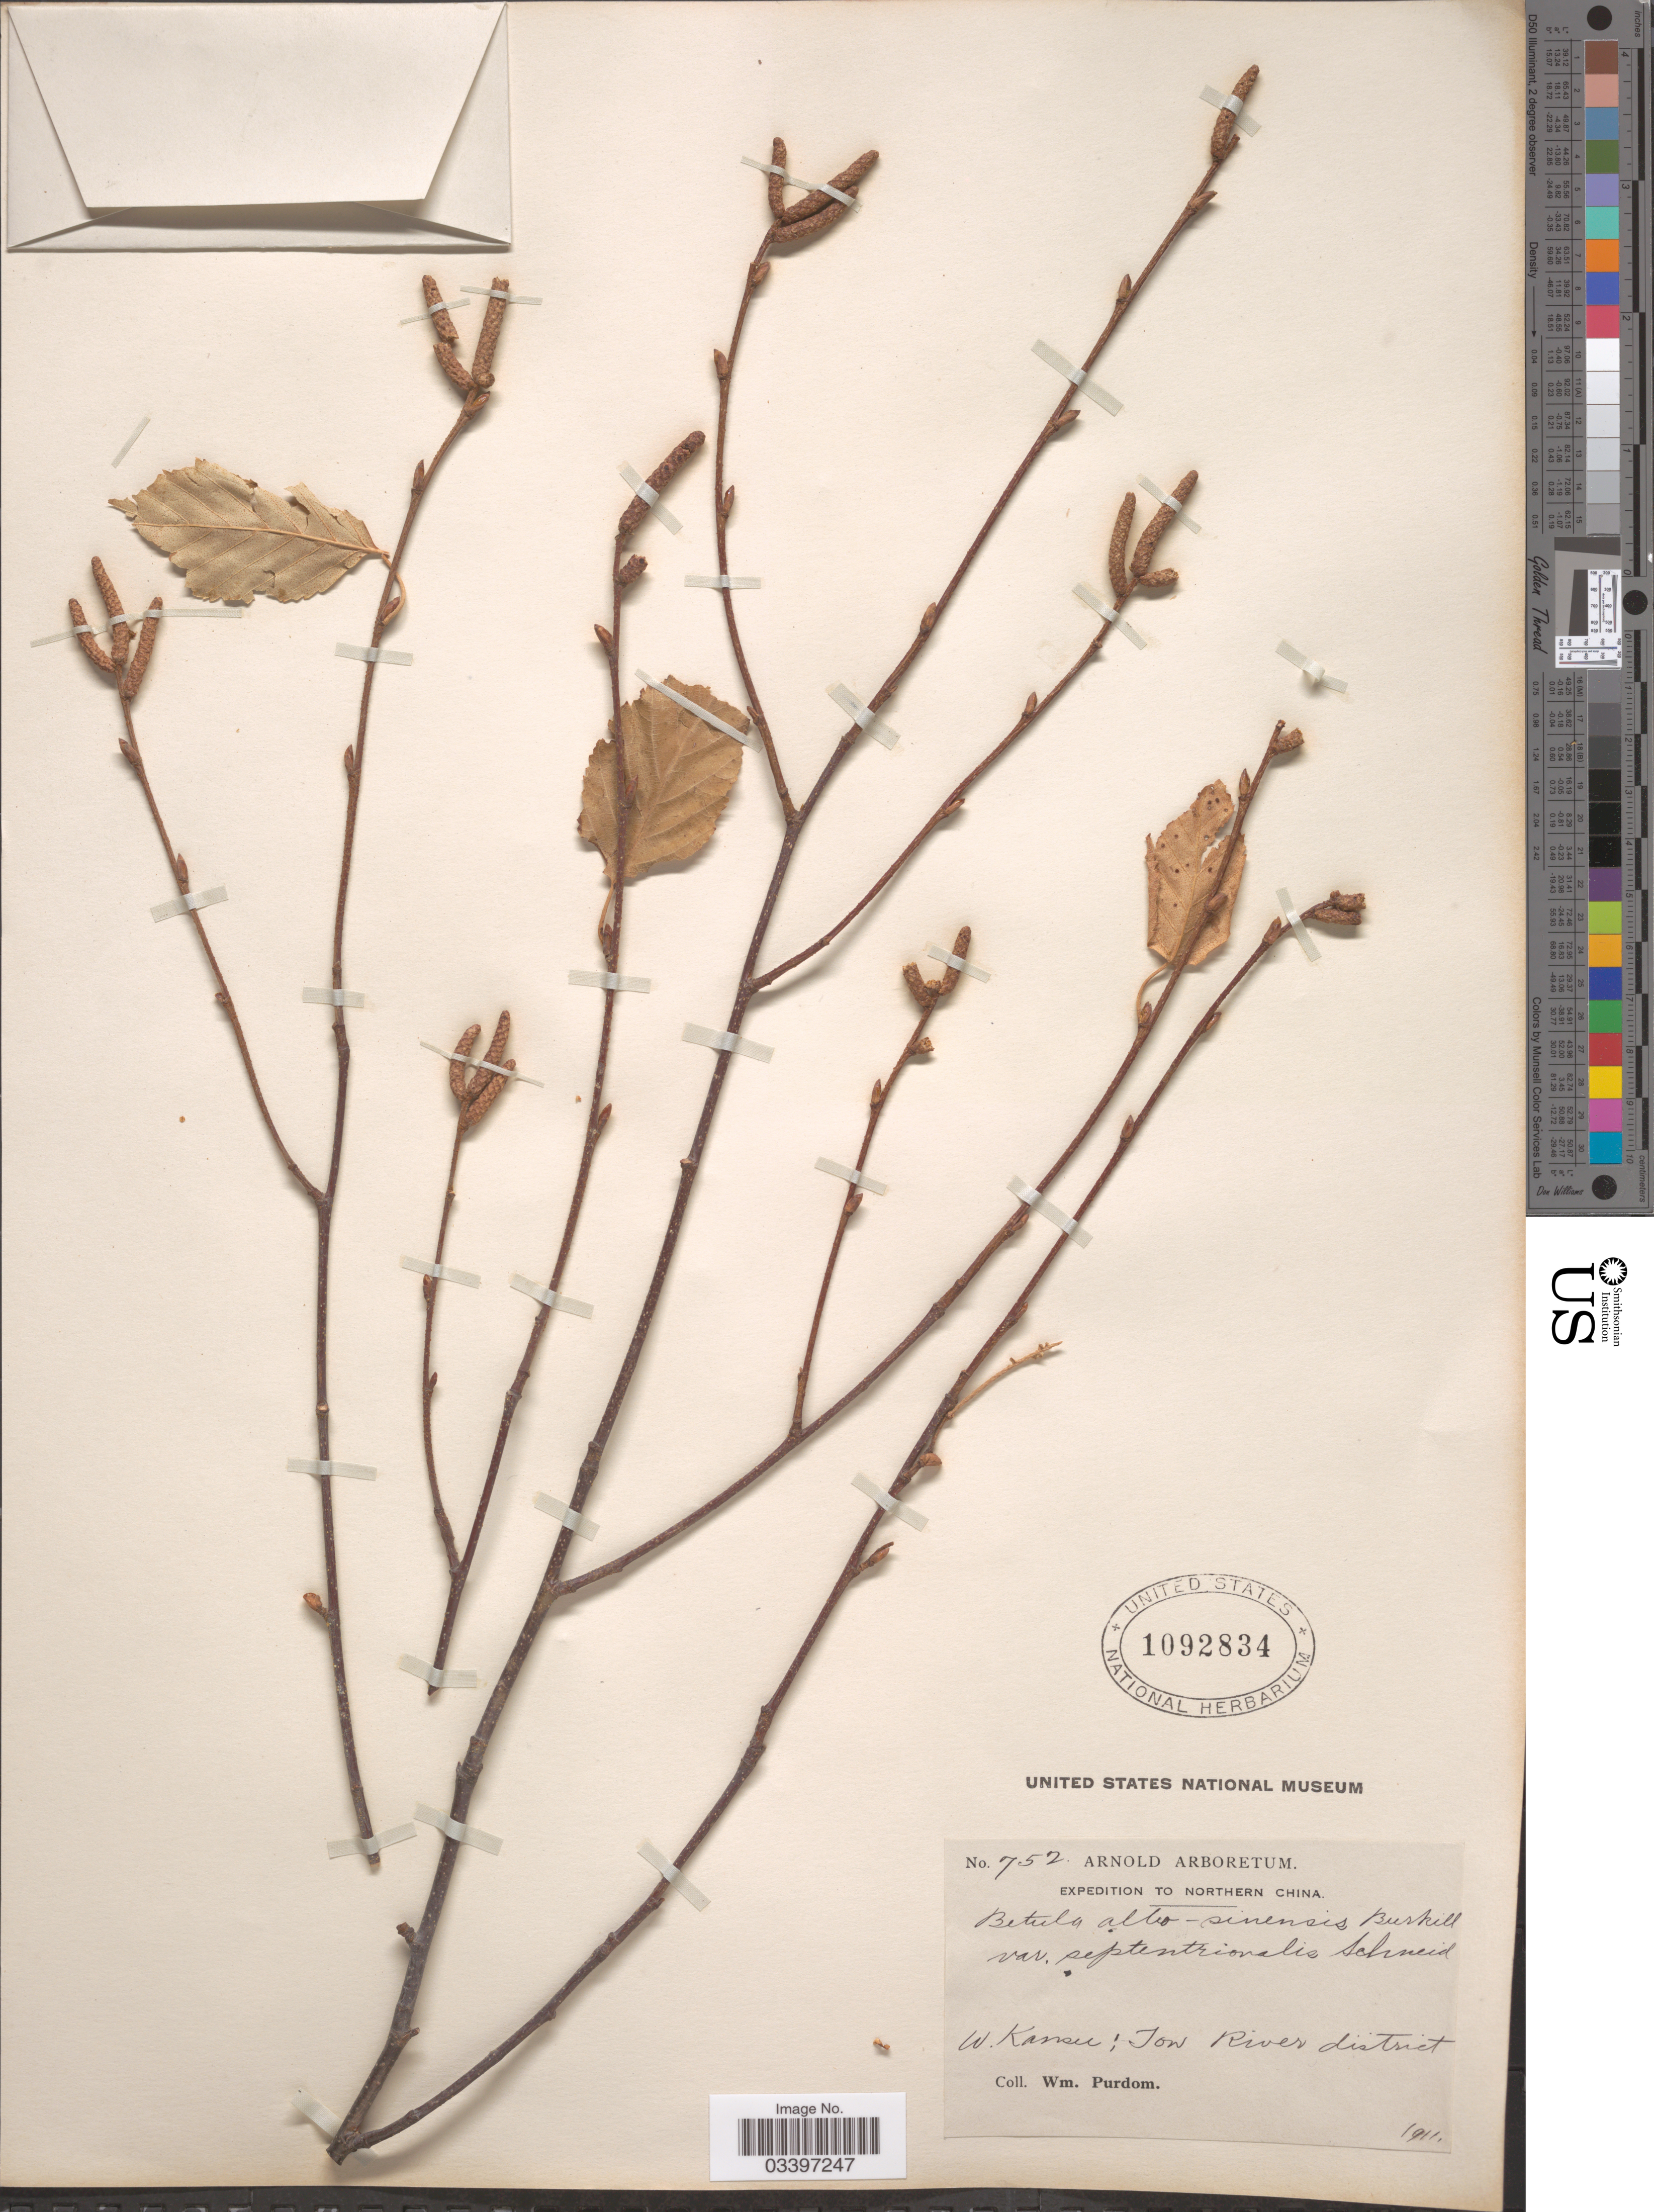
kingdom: Plantae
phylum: Tracheophyta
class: Magnoliopsida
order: Fagales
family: Betulaceae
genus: Betula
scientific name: Betula albosinensis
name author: Burkill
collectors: W. Purdom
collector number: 752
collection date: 1911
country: China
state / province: Gansu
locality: Northern China. W. Kansu: Tow River district.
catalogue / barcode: US 1092834